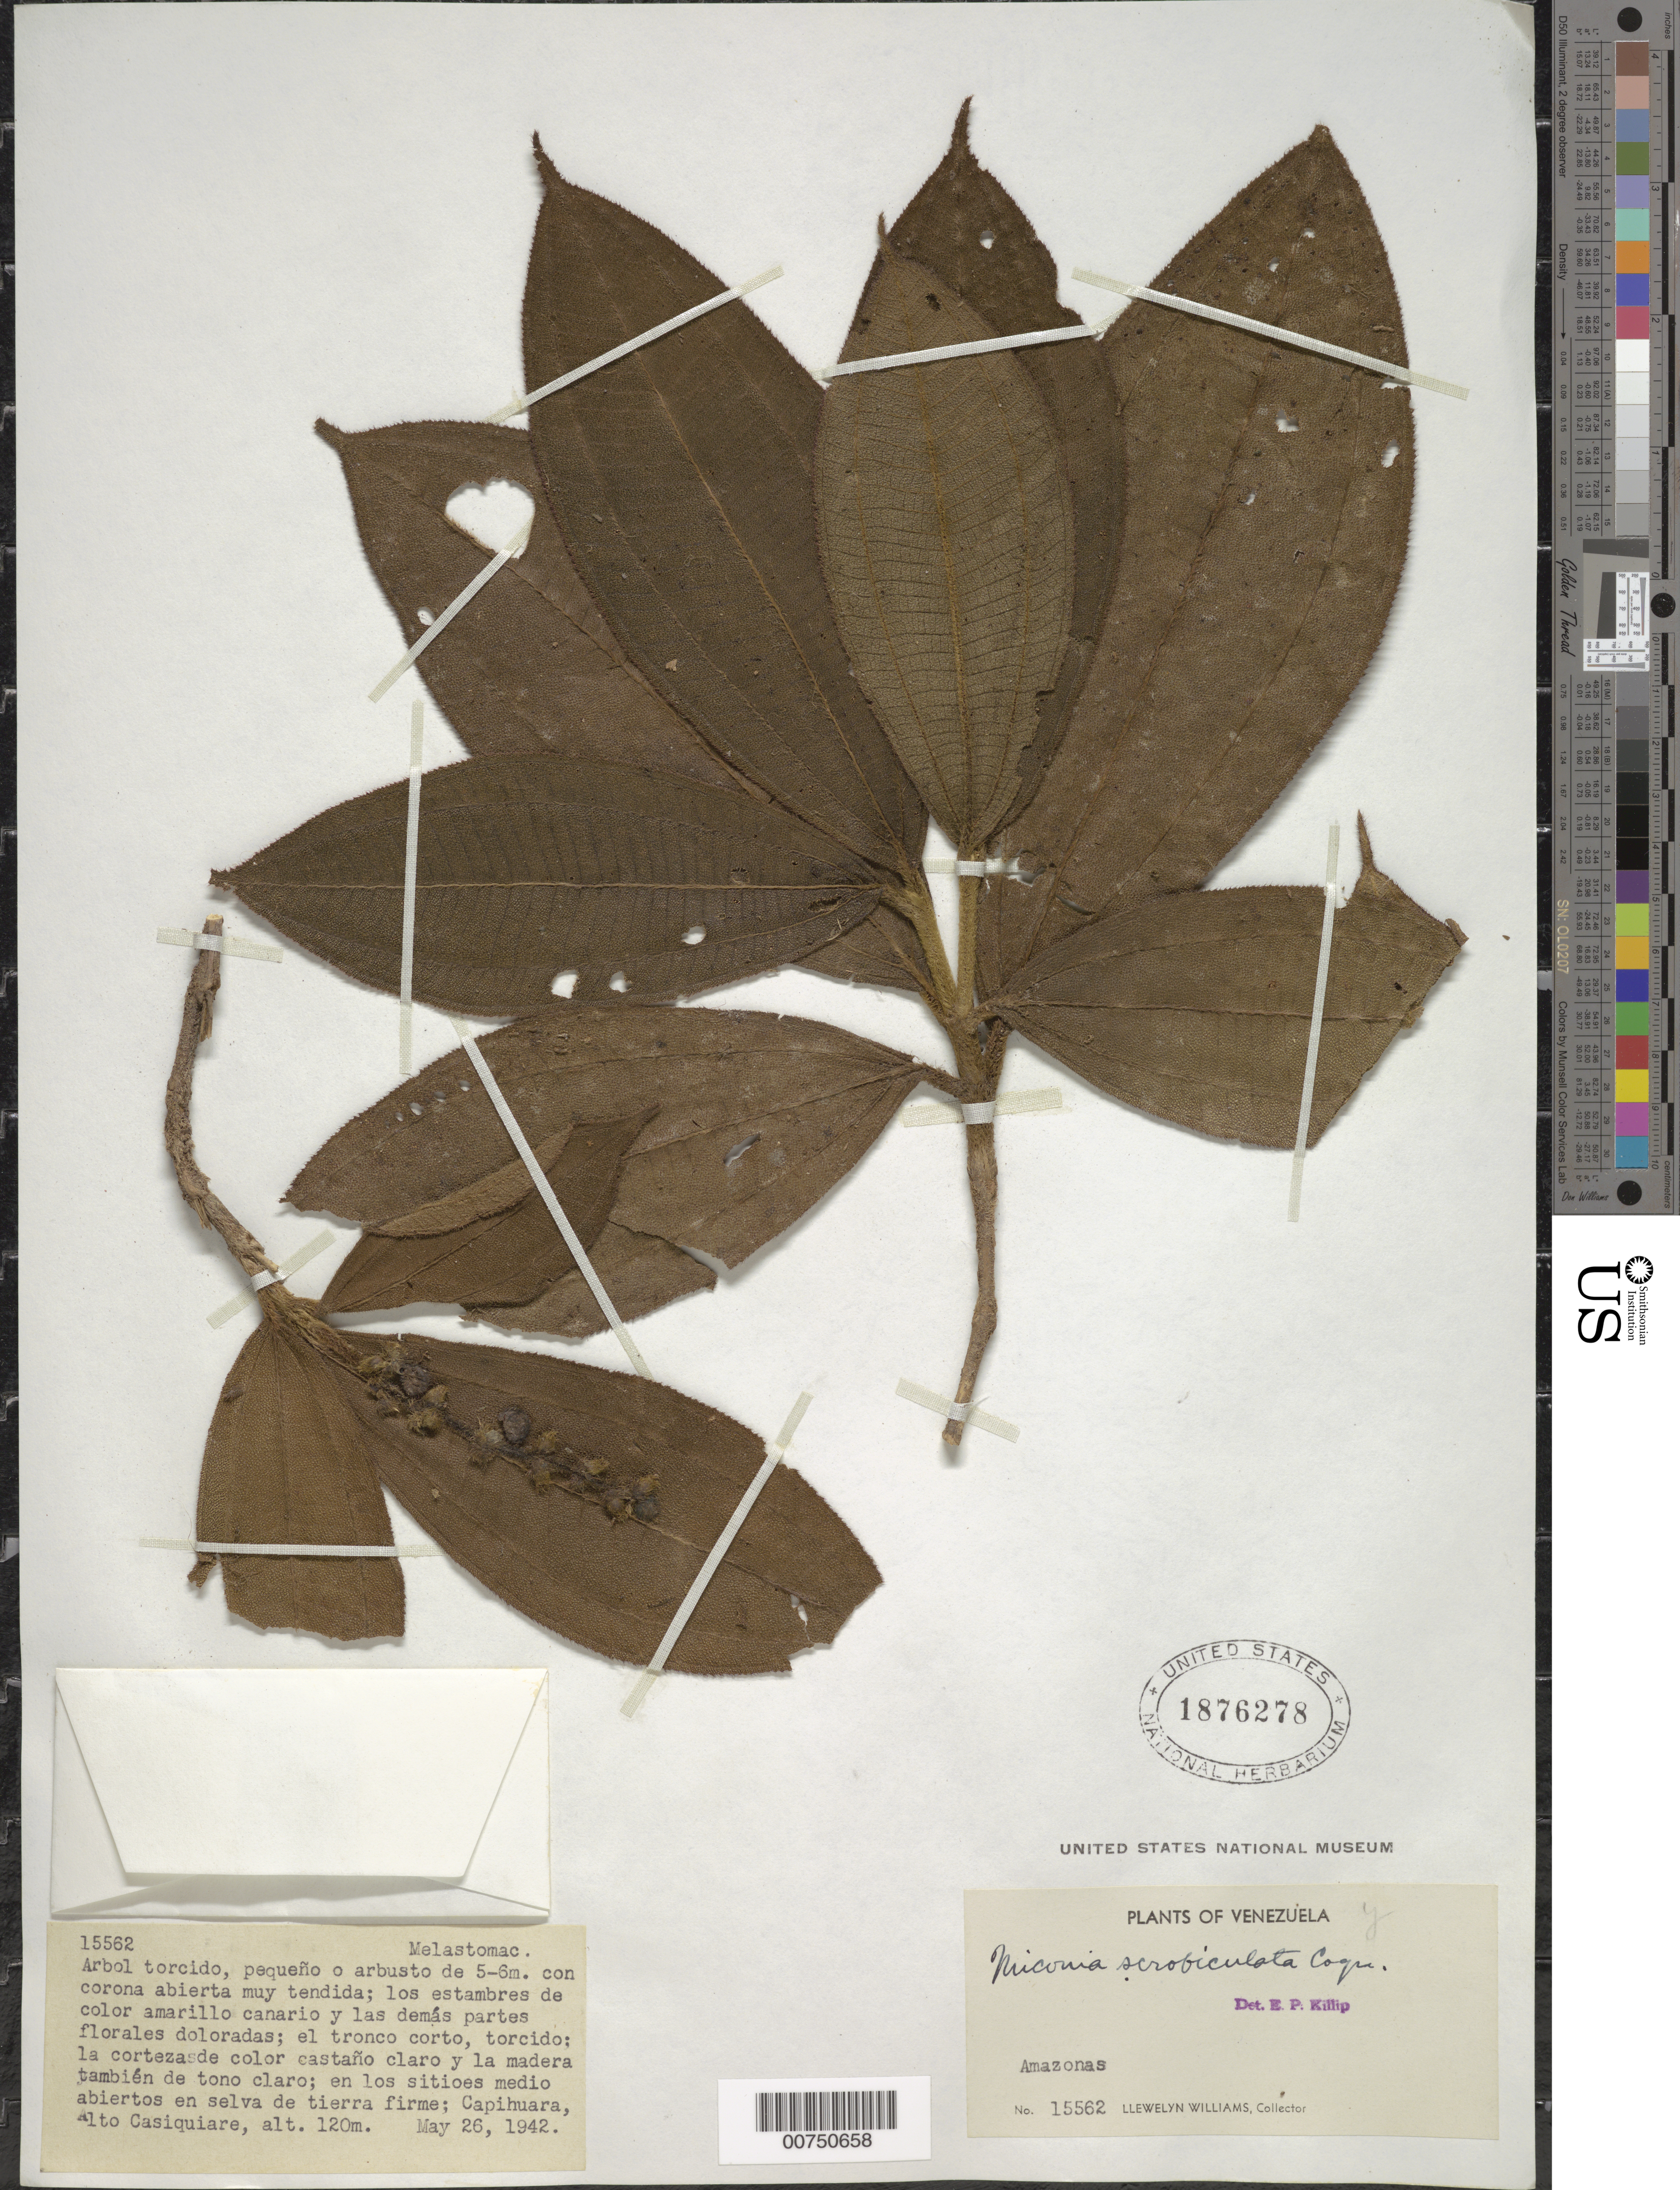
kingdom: Plantae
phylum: Tracheophyta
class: Magnoliopsida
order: Myrtales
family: Melastomataceae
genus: Miconia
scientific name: Miconia scrobiculata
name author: Cogn.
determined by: Killip, Ellsworth P.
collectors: Ll. Williams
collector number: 15562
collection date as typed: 26-May-42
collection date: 1942-05-26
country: Venezuela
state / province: Amazonas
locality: Capihuara, Alto Casiquiare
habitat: Sitios medio abiertos en selva de tierra firme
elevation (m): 120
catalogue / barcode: US 1876278